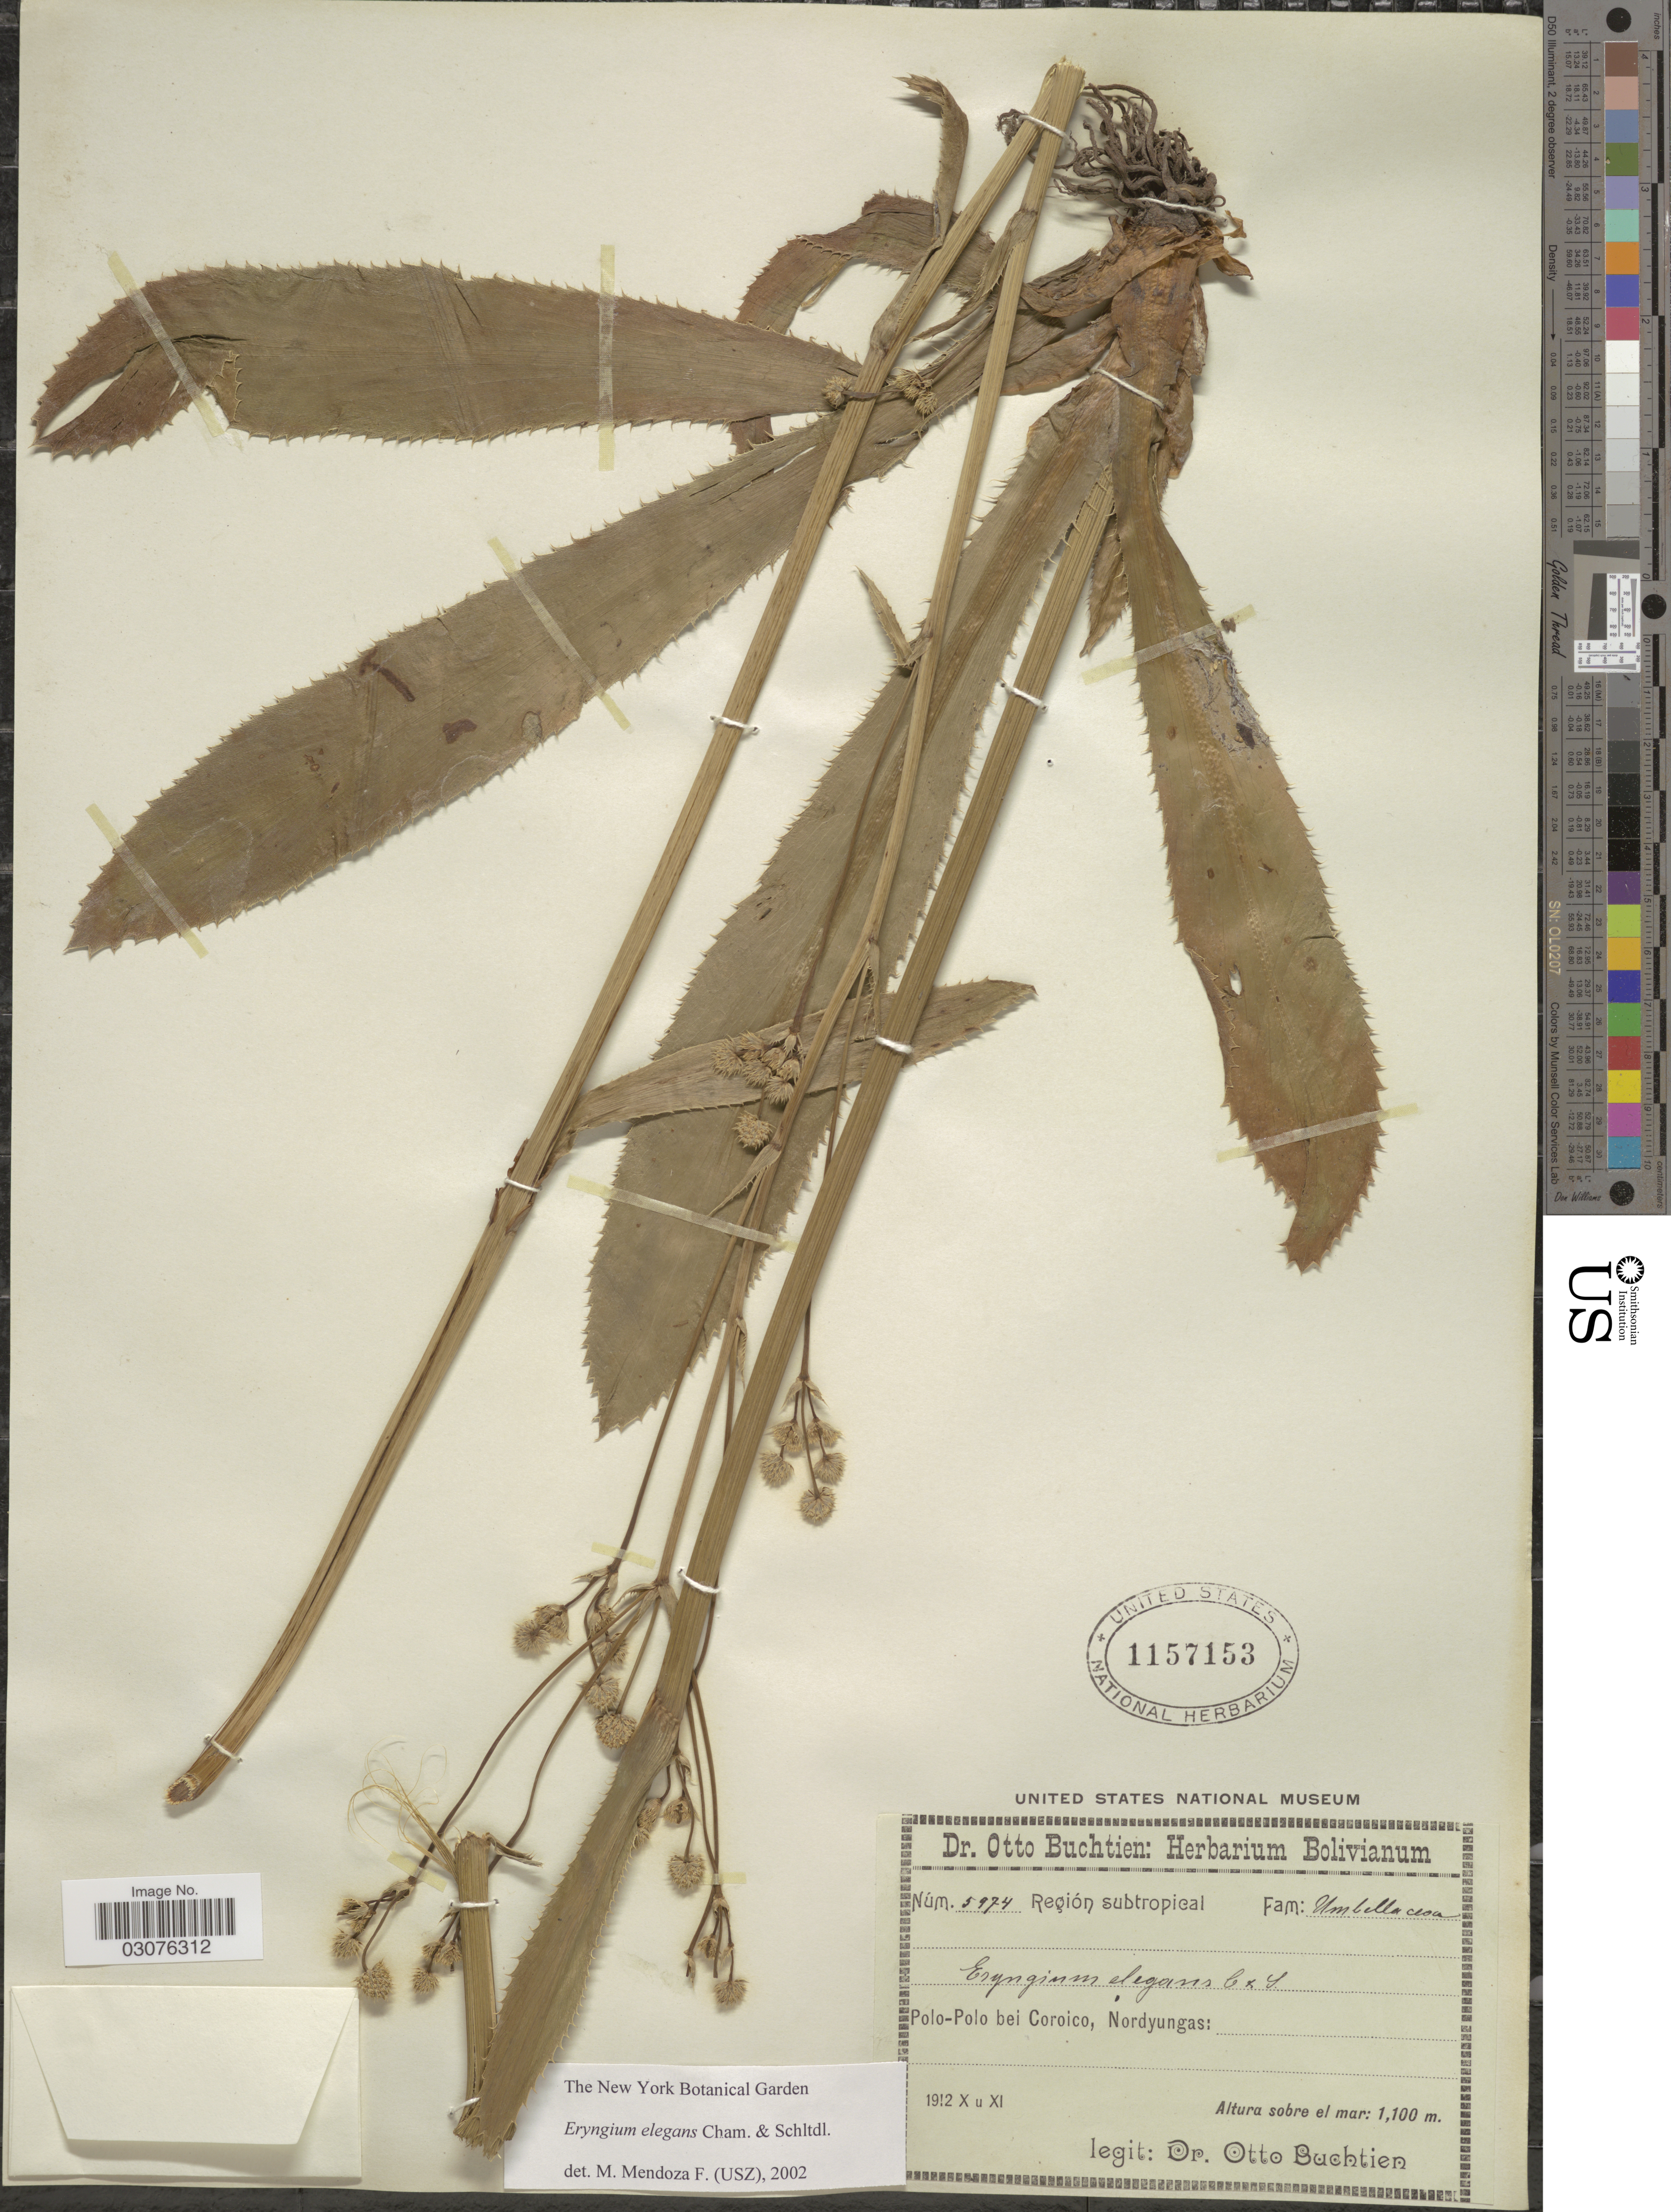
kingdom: Plantae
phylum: Tracheophyta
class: Magnoliopsida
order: Apiales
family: Apiaceae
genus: Eryngium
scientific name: Eryngium elegans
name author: Cham. ex Schltdl.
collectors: O. Buchtien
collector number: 5974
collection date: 1912-10/1912-11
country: Bolivia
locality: Polo-Polo bei Coroico, Nordyungas.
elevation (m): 1100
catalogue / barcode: US 1157153